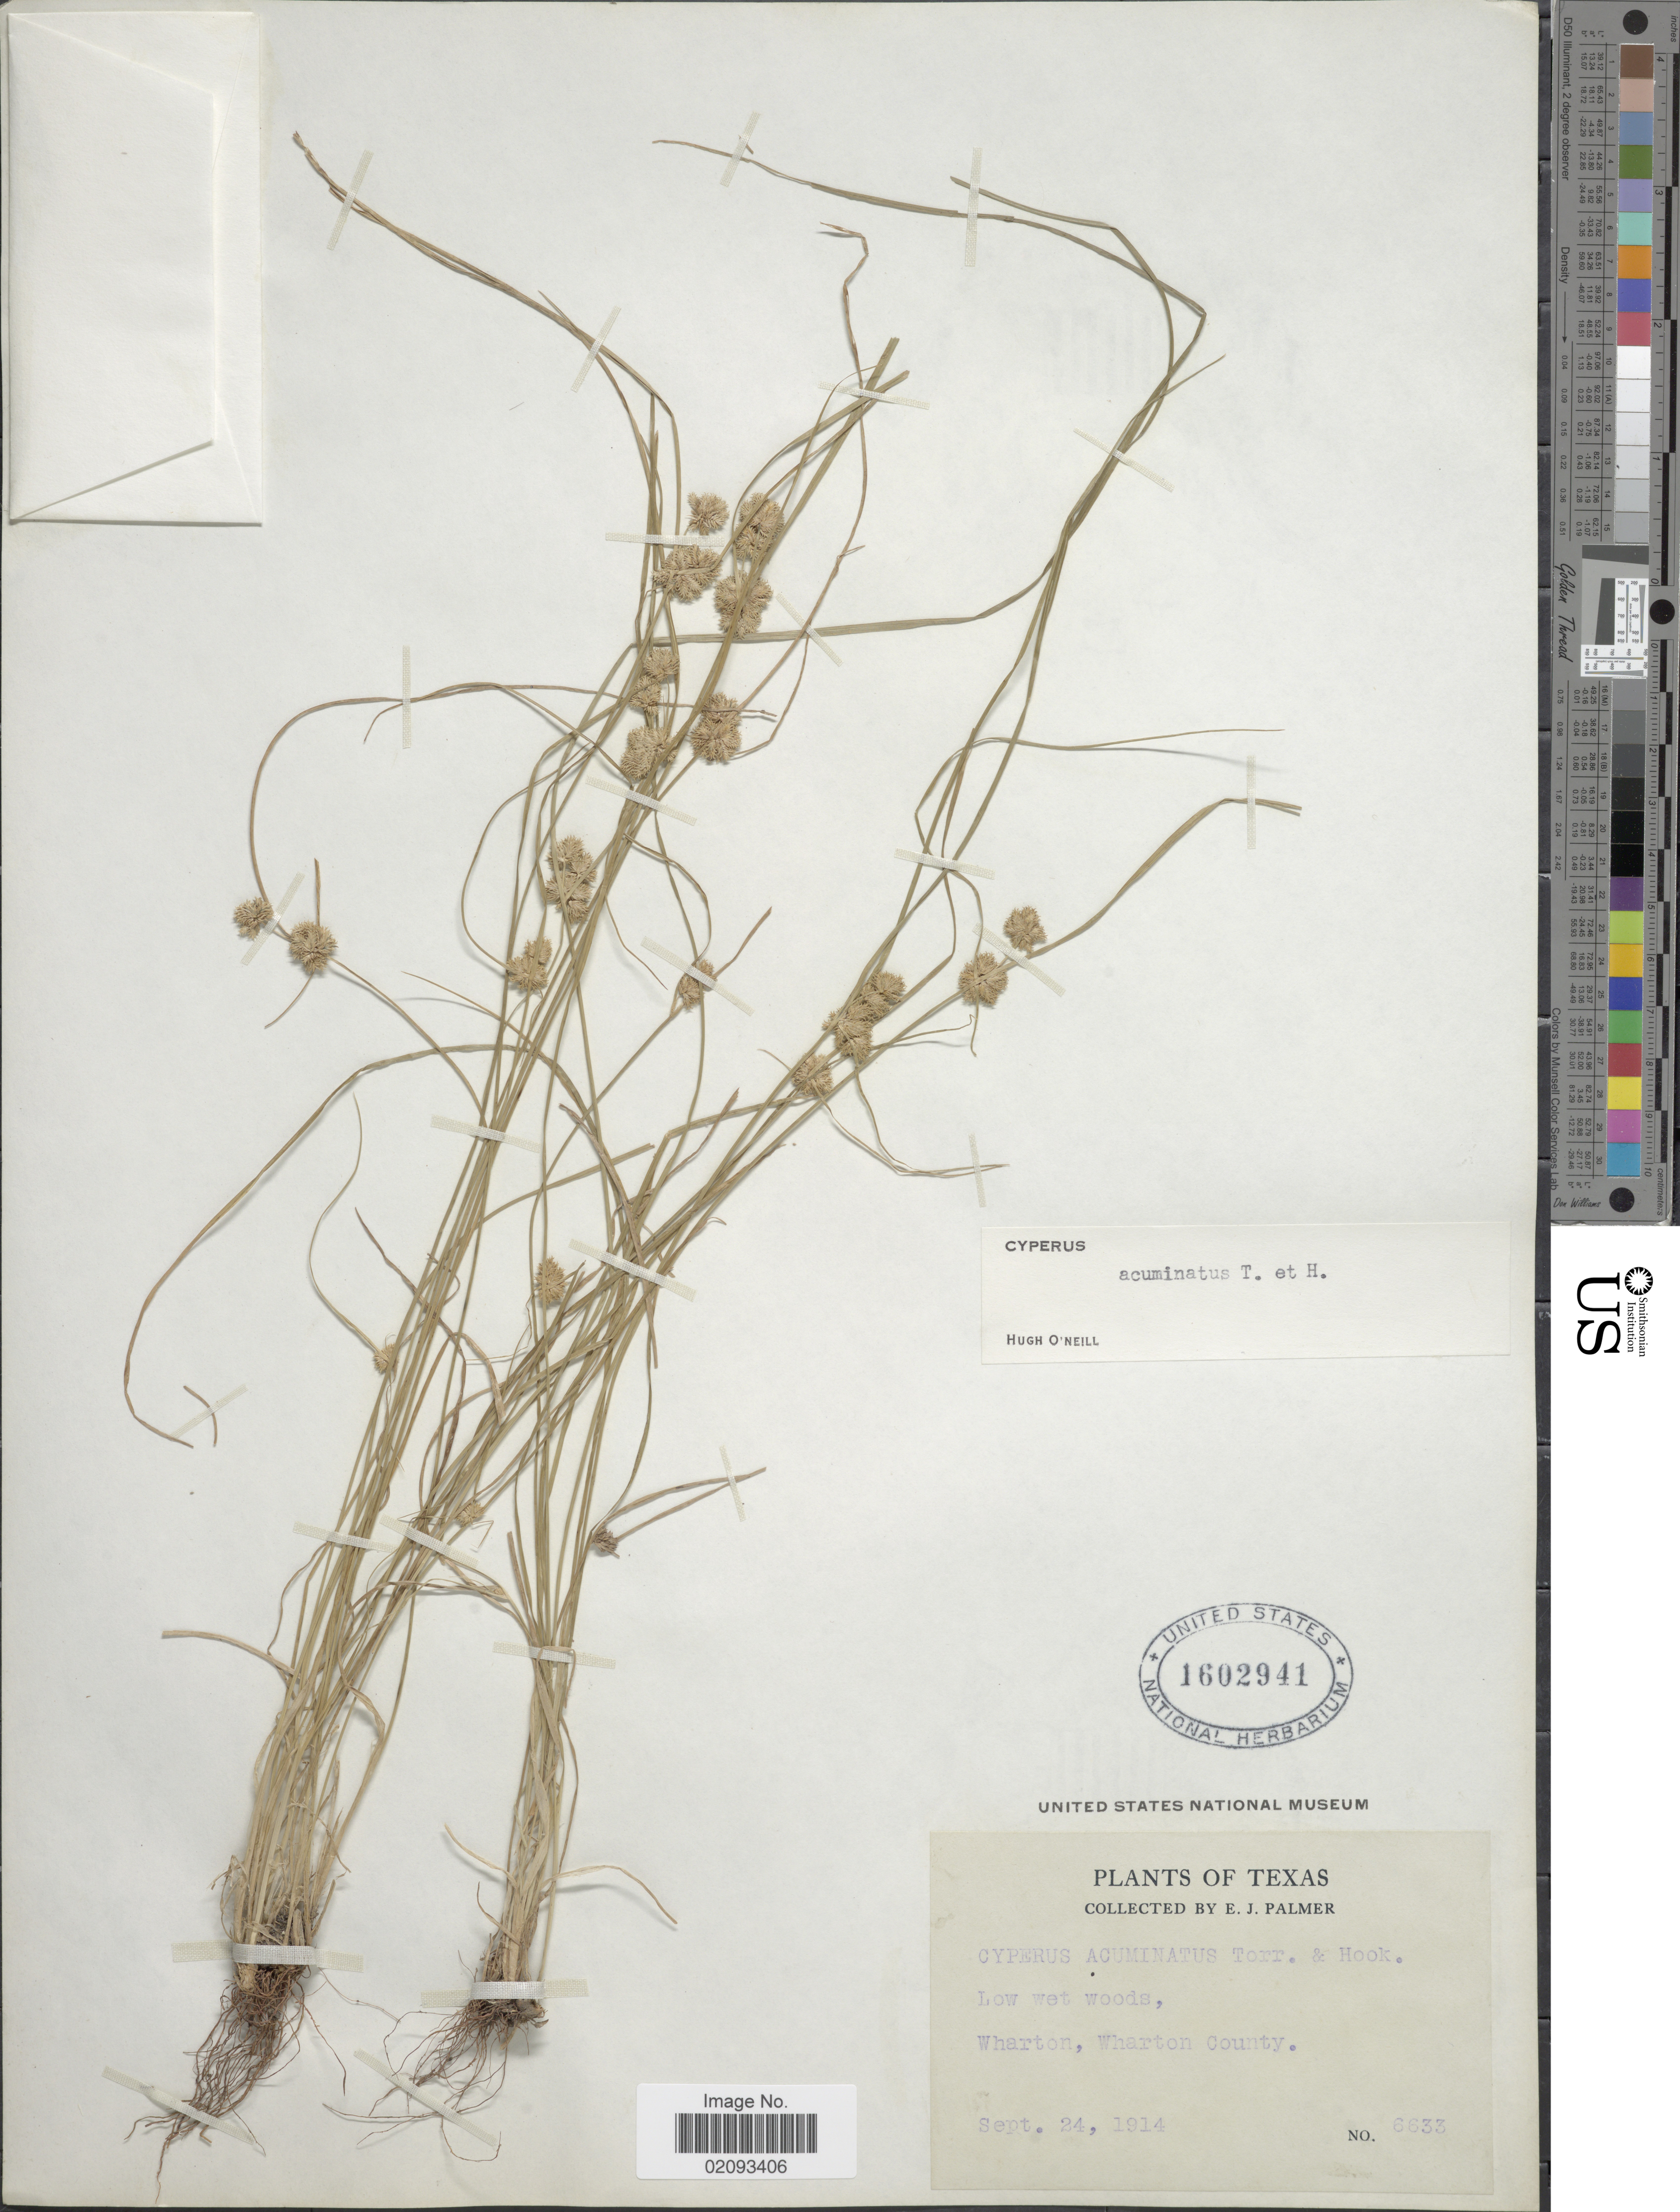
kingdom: Plantae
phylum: Tracheophyta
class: Liliopsida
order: Poales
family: Cyperaceae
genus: Cyperus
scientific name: Cyperus acuminatus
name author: Torr. & Hook.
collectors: E. J. Palmer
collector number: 6633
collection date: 1914-09-24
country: United States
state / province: Texas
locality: Wharton, Wharton County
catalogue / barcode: US 1602941